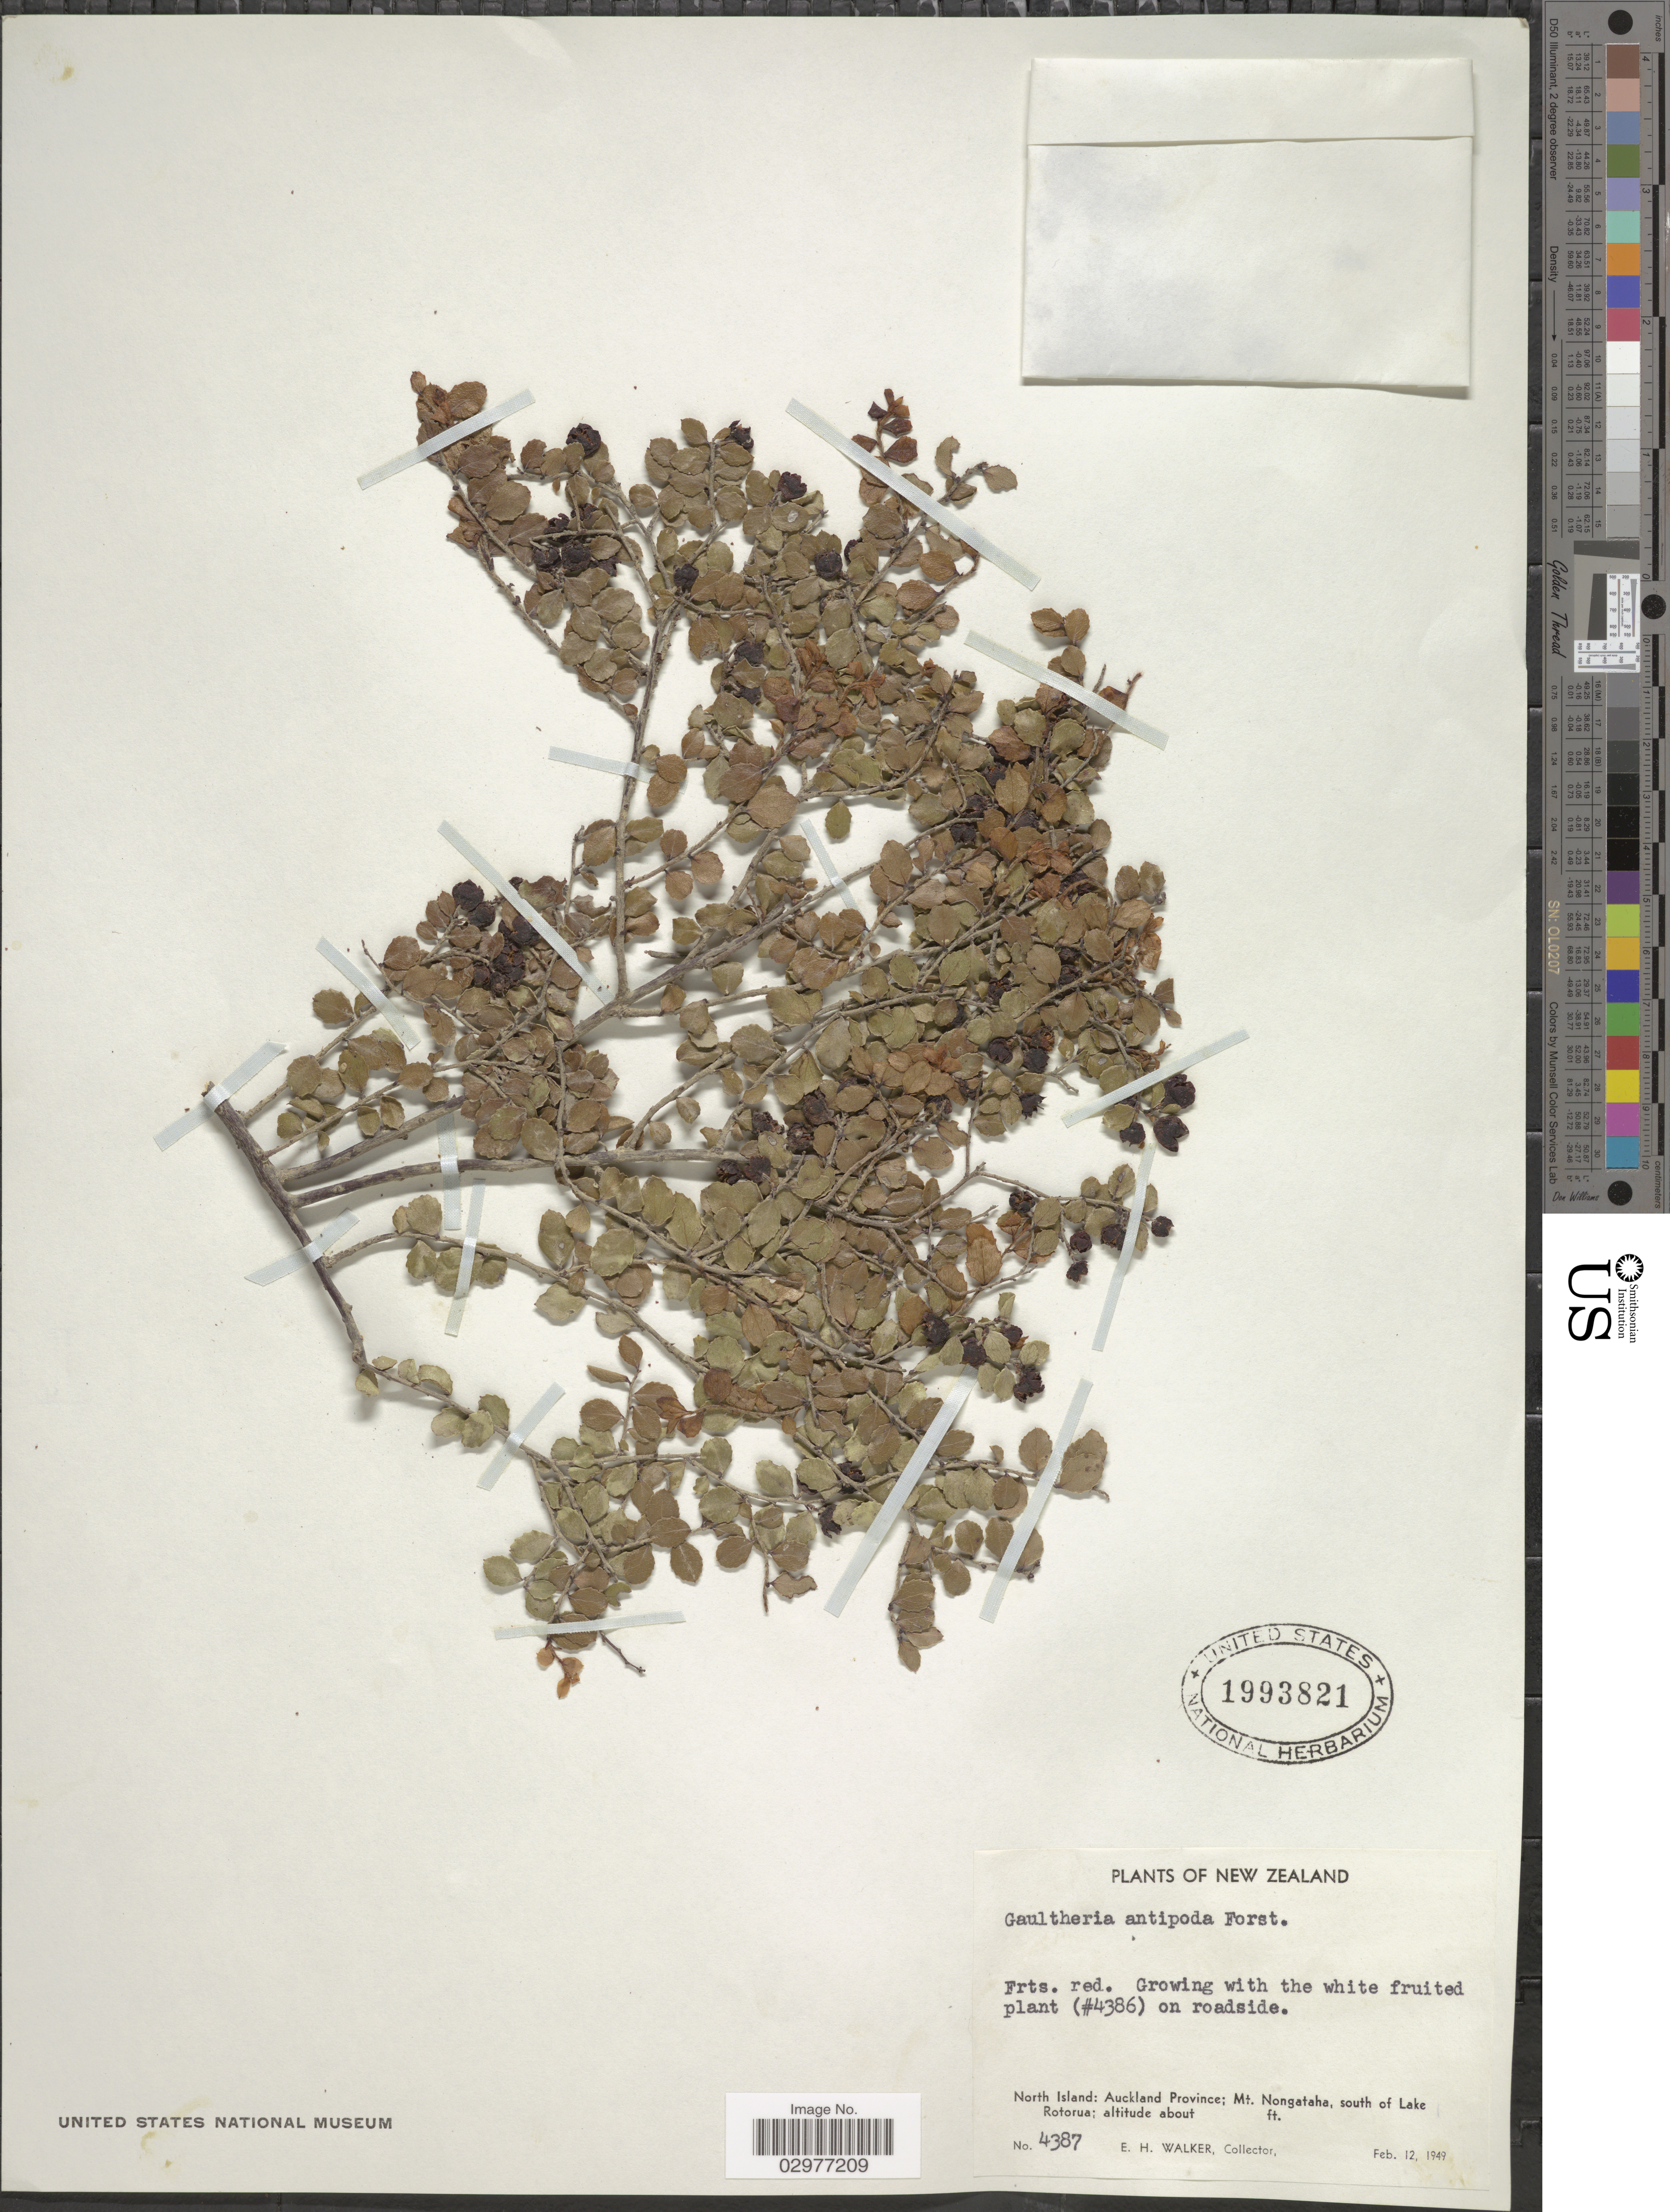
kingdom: Plantae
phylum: Tracheophyta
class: Magnoliopsida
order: Ericales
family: Ericaceae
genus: Gaultheria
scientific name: Gaultheria antipoda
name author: G. Forst.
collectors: E. H. Walker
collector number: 4387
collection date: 1949-02-12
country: New Zealand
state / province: Auckland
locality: North Island; Mt. Nongataha south of Lake Rotorua.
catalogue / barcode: US 1993821